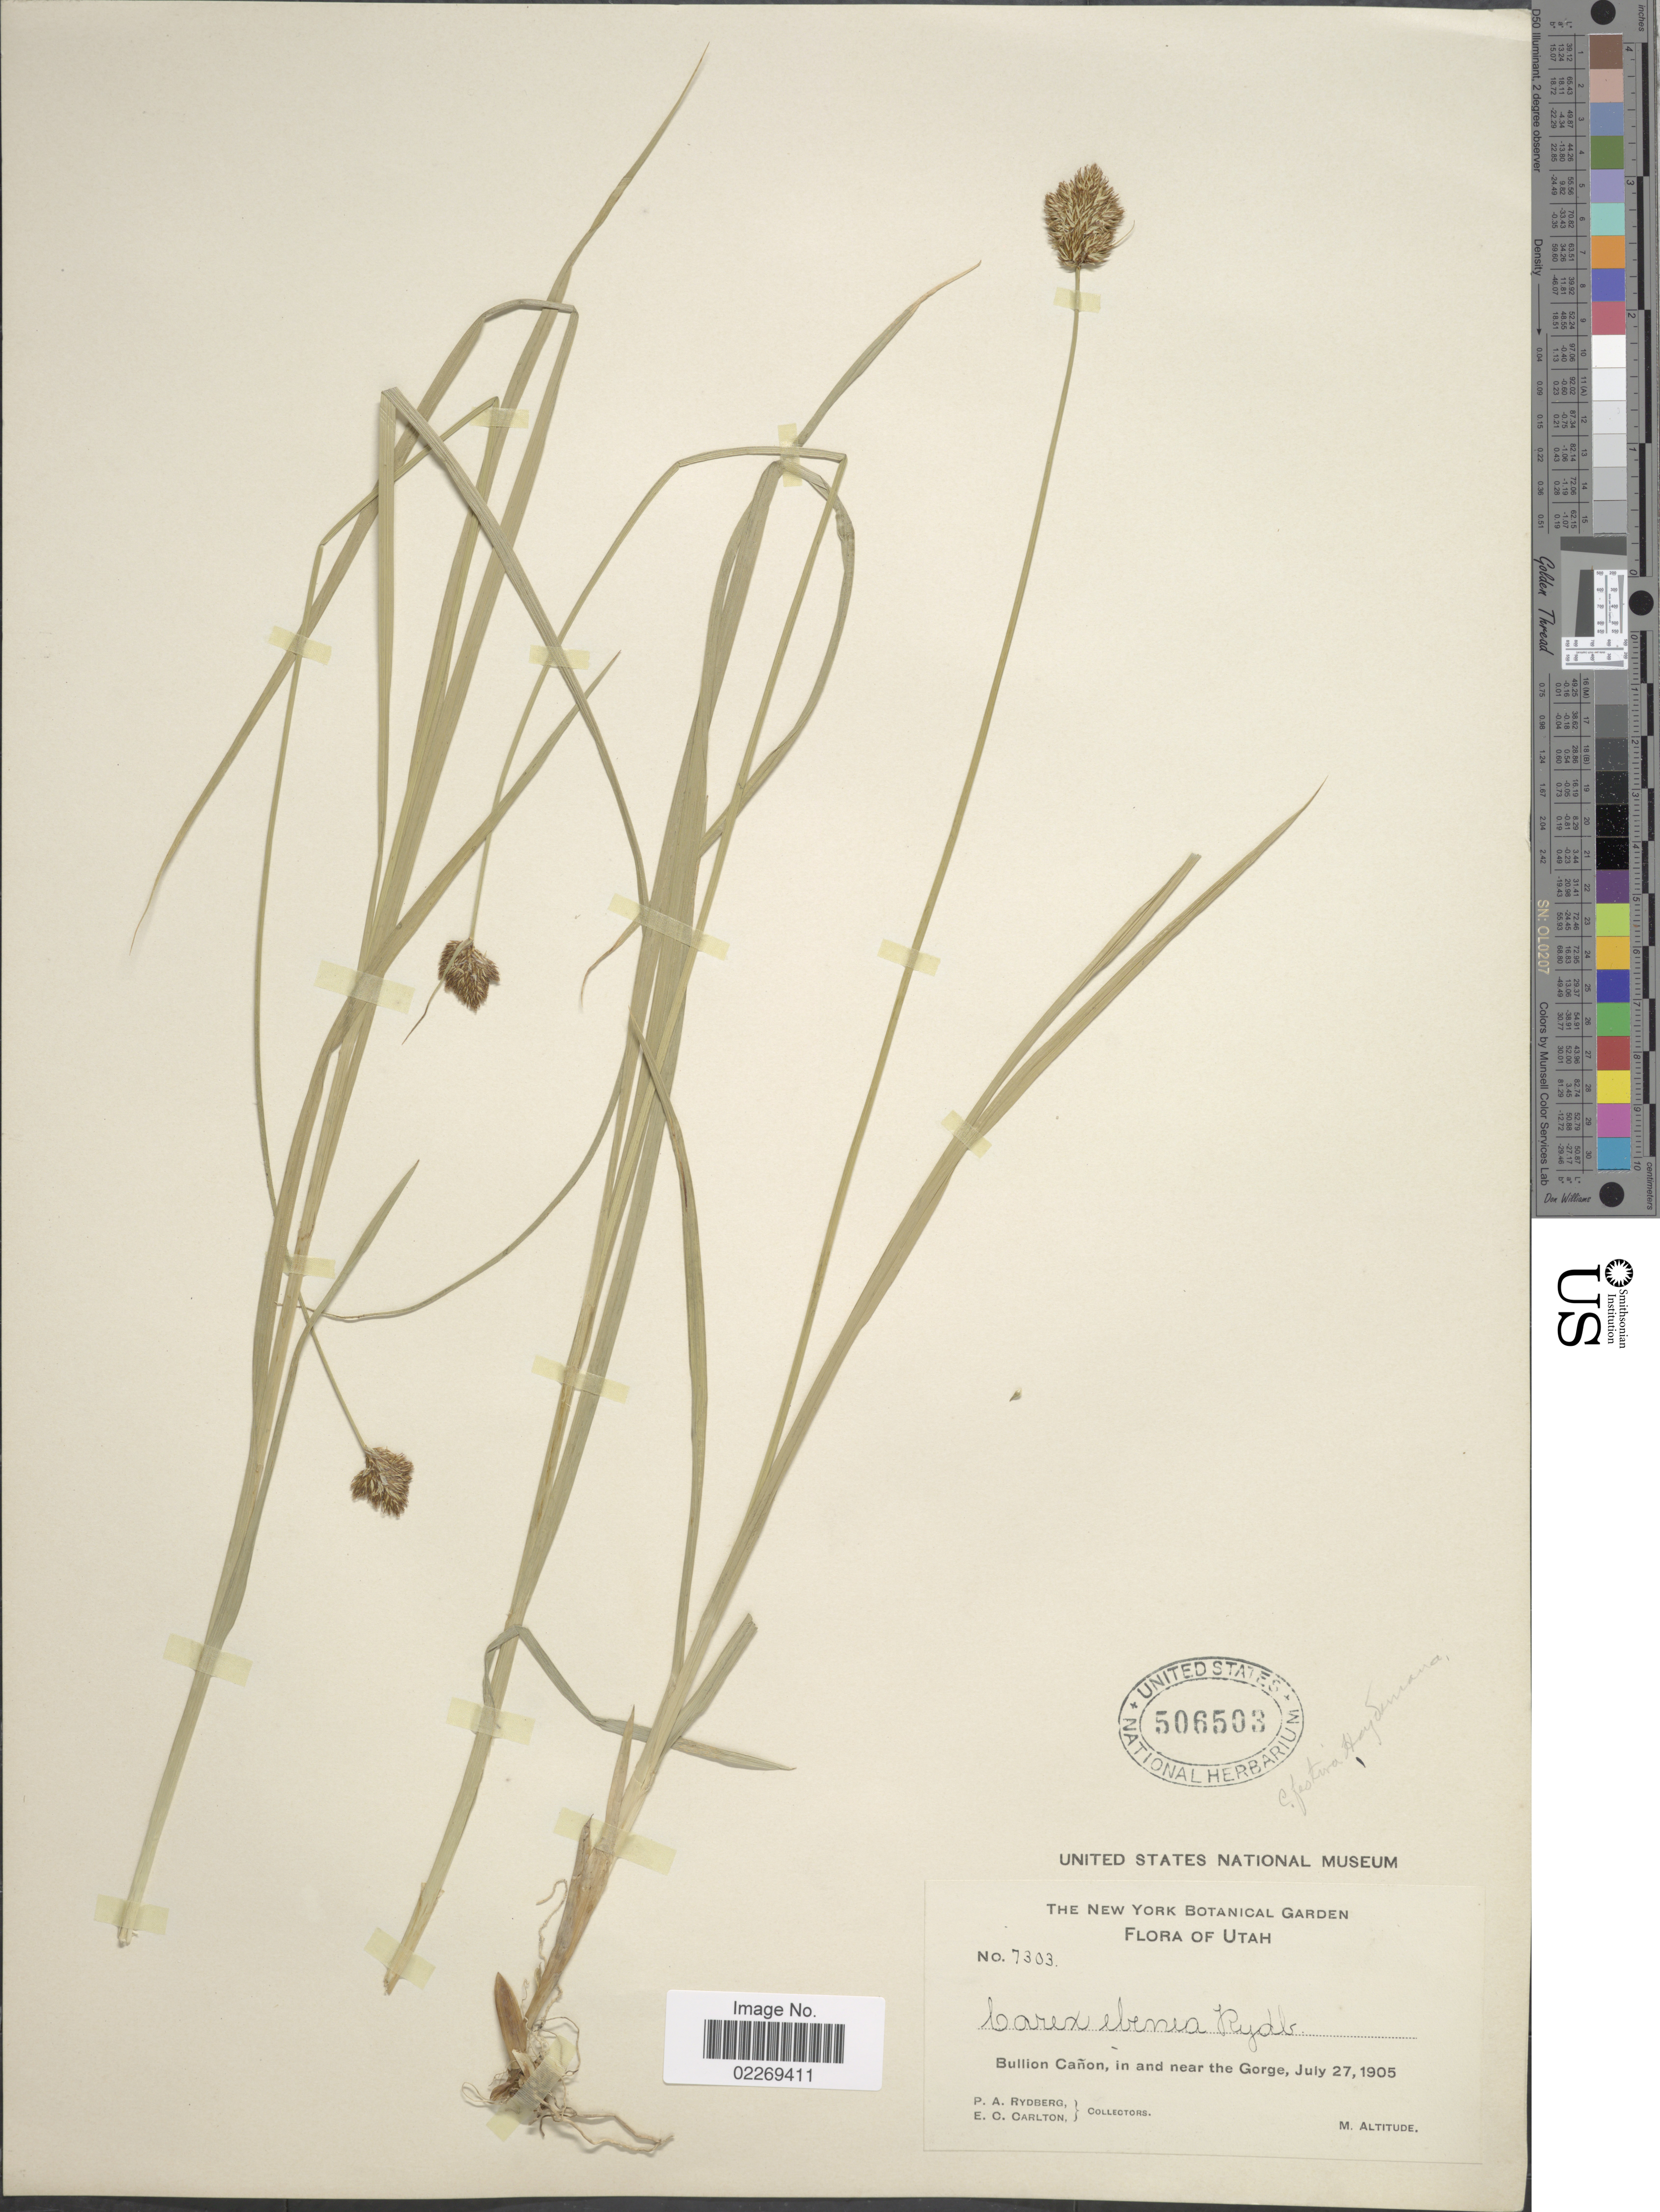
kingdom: Plantae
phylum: Tracheophyta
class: Liliopsida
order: Poales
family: Cyperaceae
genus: Carex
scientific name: Carex ebenea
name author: Rydb.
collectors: P. A. Rydberg & E. Carlton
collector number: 7303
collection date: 1905-07-27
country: United States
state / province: Utah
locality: Bullion Canon, in and near the Gorge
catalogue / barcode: US 506503